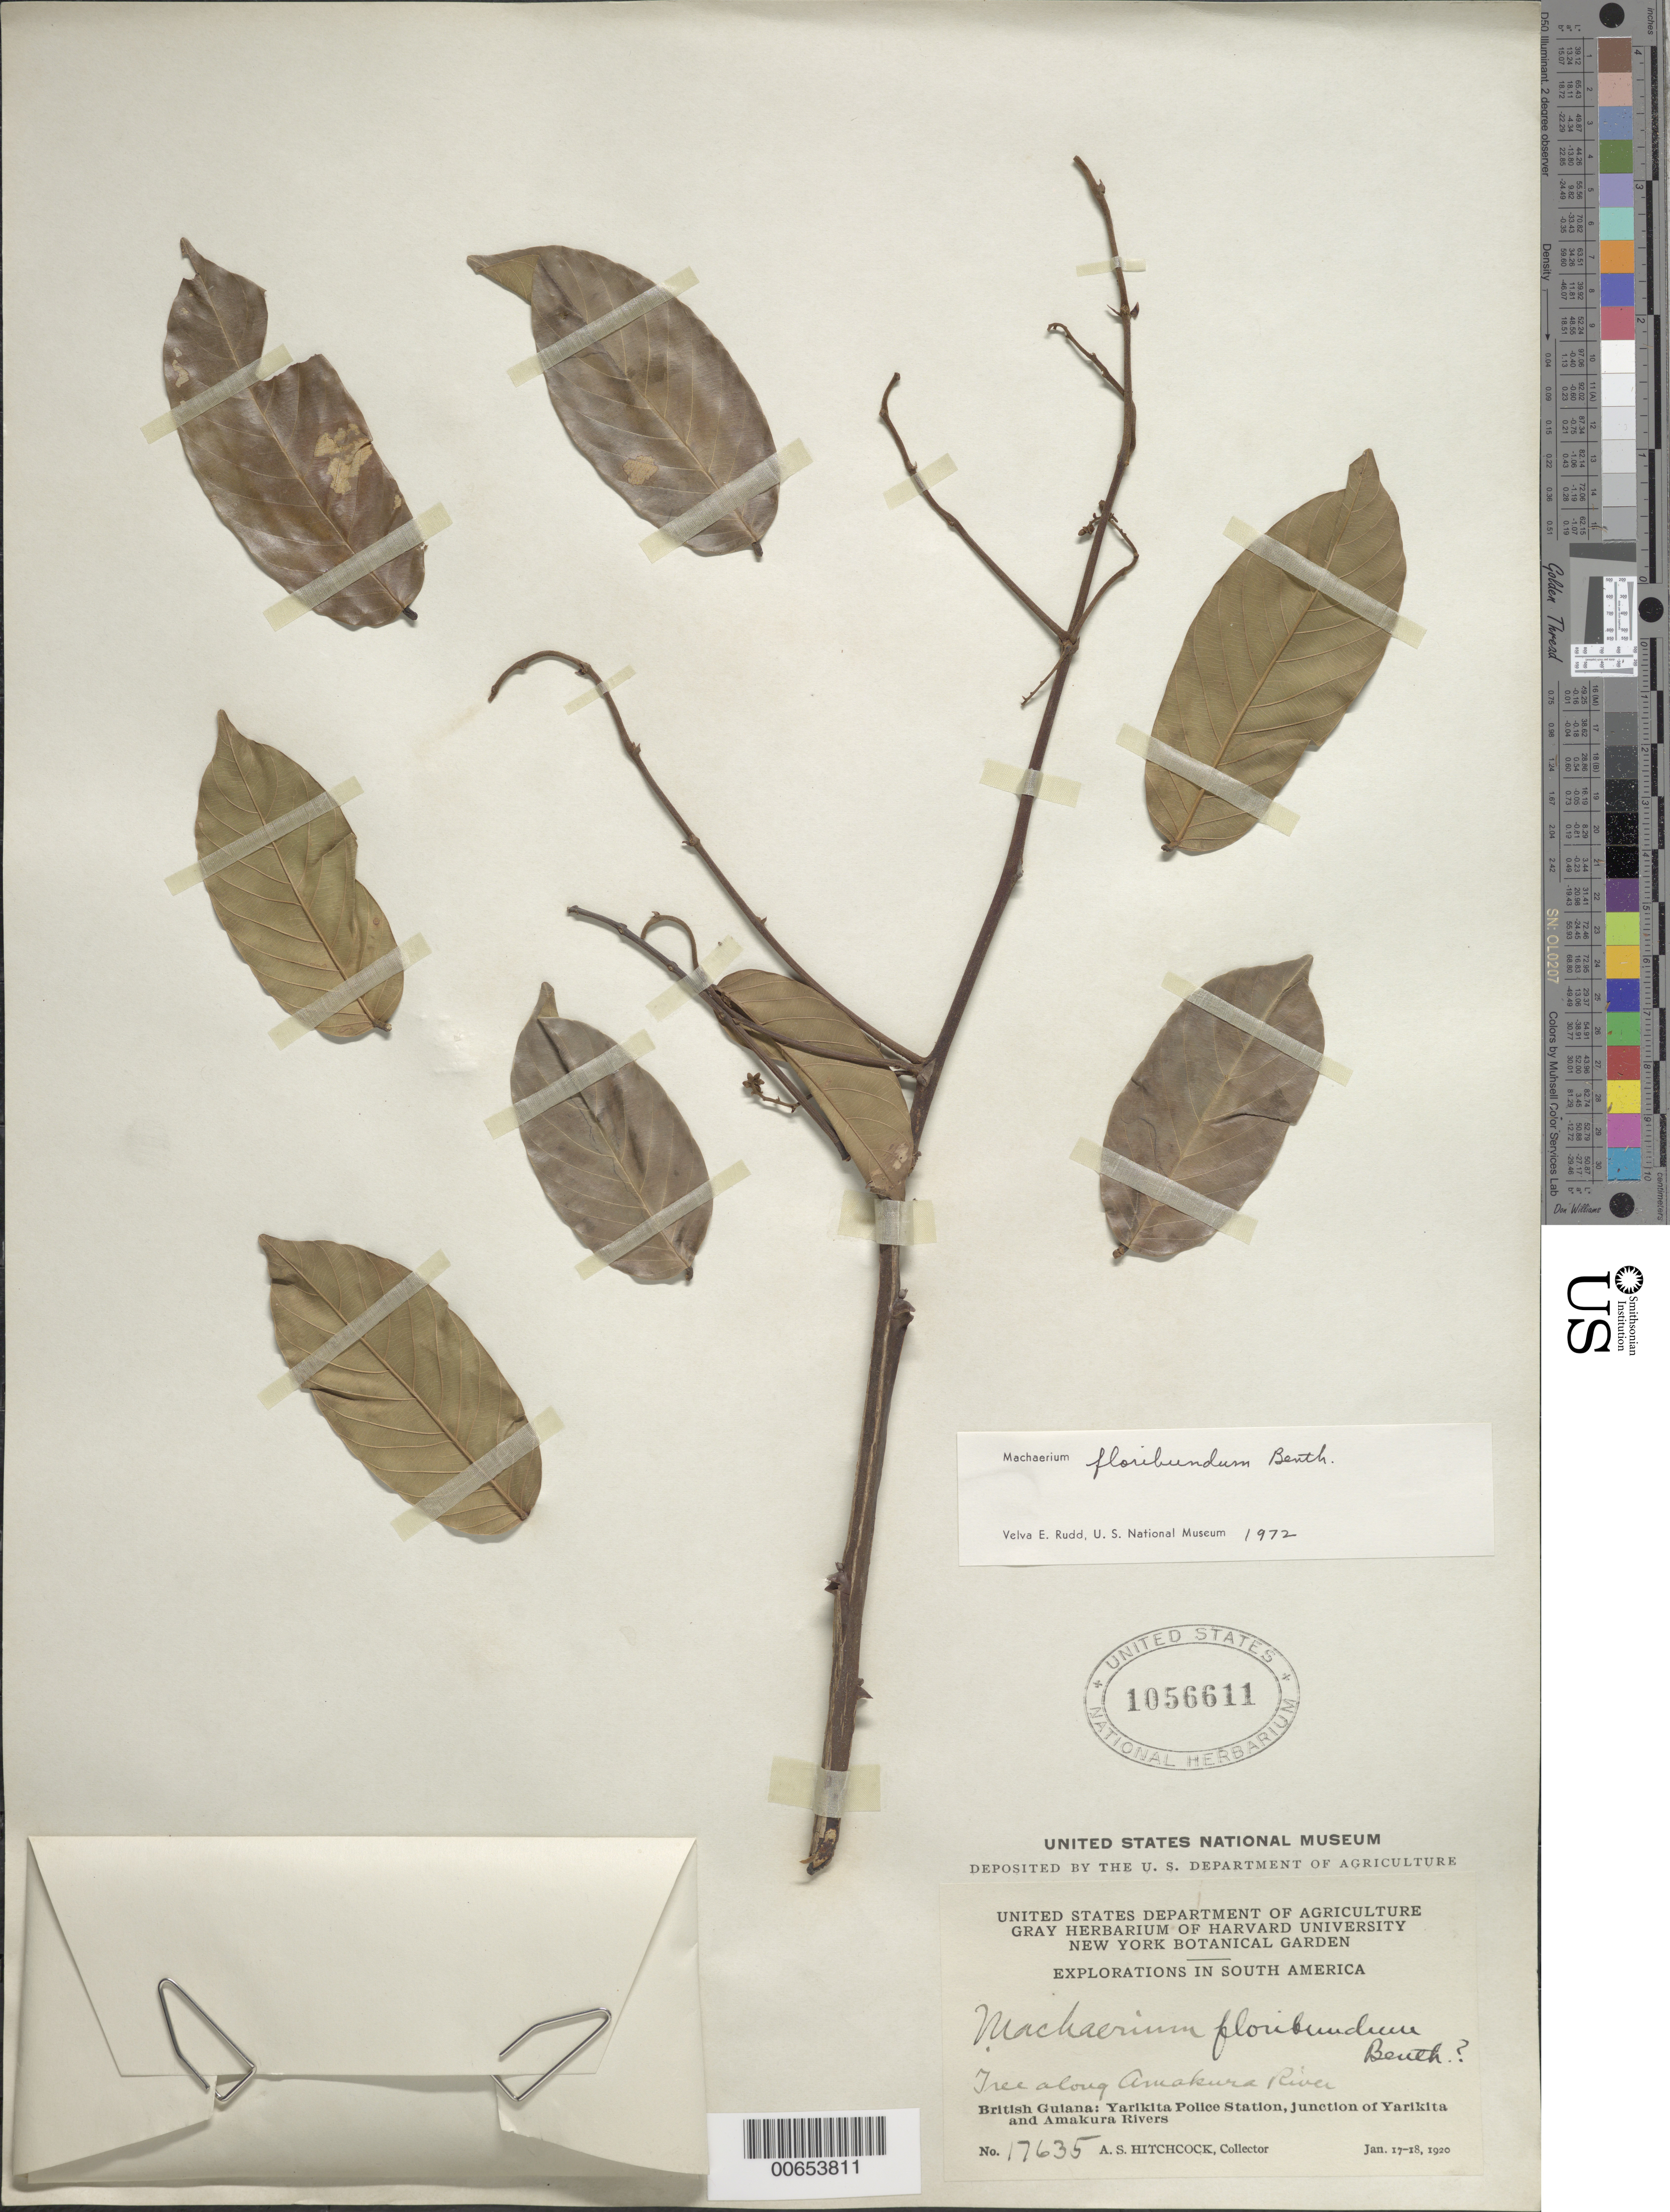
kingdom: Plantae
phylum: Tracheophyta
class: Magnoliopsida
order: Fabales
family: Fabaceae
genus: Machaerium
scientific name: Machaerium floribundum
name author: Benth.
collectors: A. S. Hitchcock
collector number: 17635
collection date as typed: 17-Jan-20 to 18-Jan-20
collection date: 1920-01-17/1920-01-18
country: Guyana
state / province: Barima-Waini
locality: Yarikita Police Sta., junct. of Yarikita & Amakura Rivers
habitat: Along river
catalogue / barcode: US 1056611